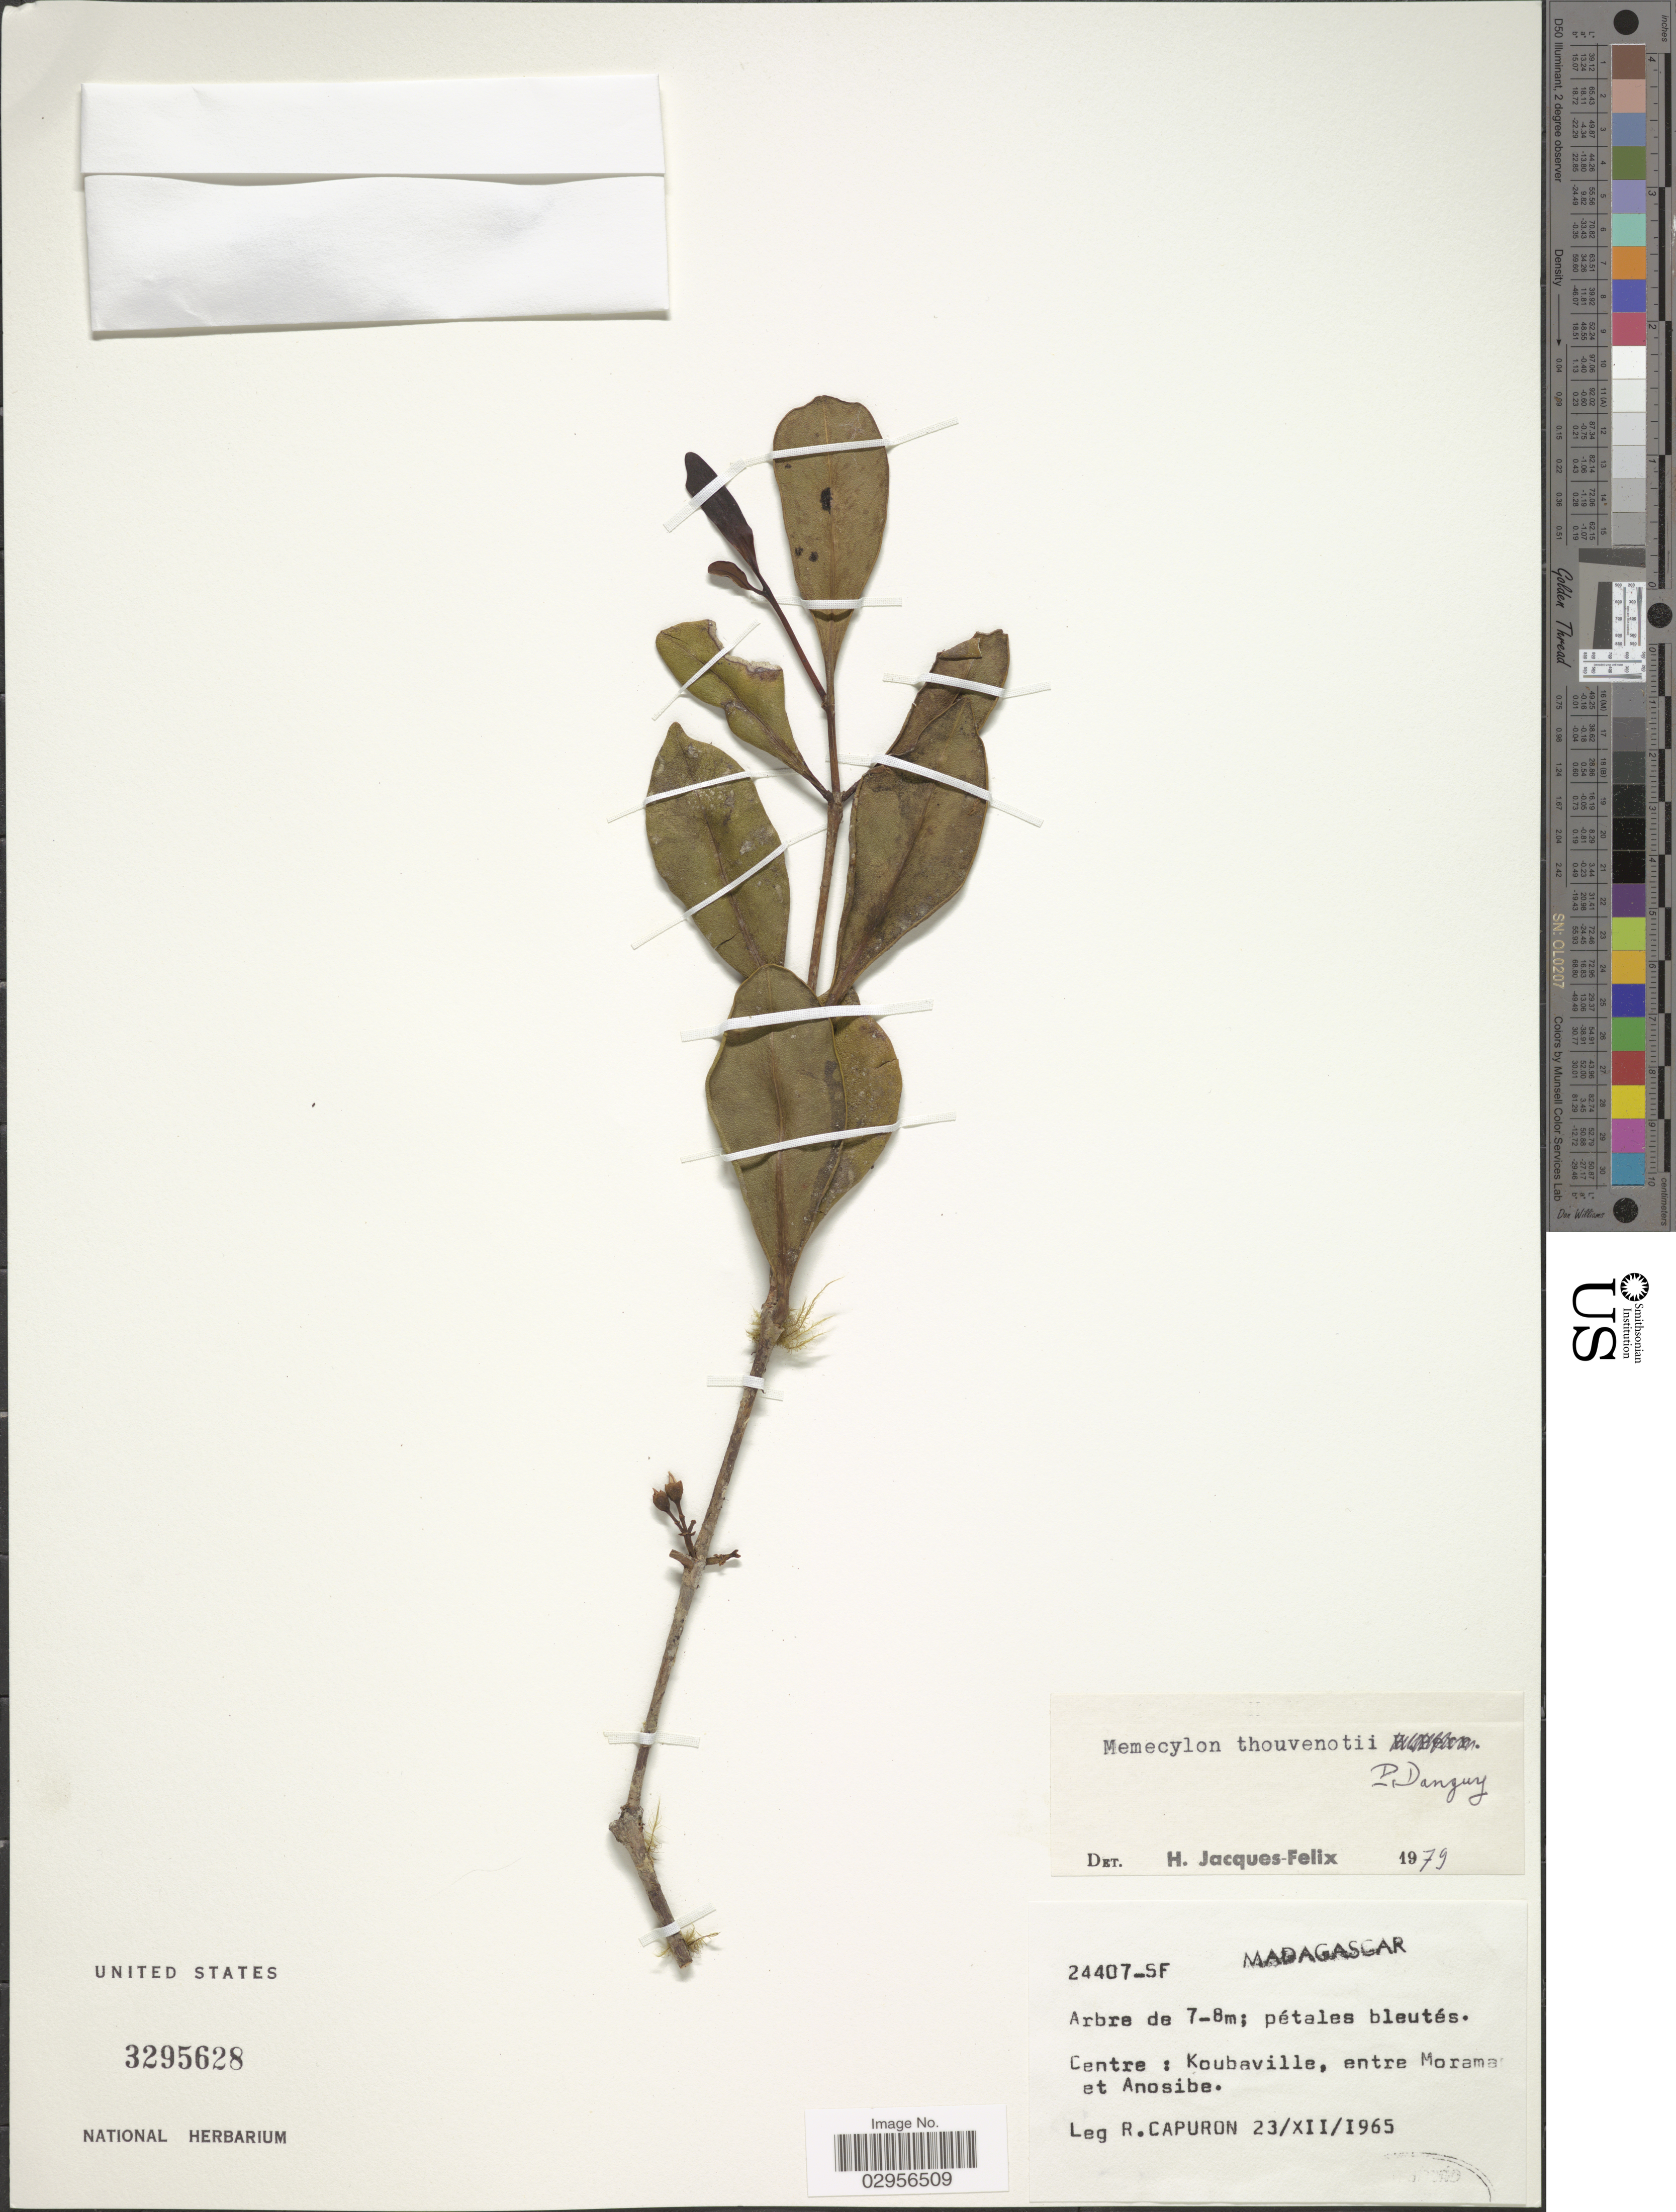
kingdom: Plantae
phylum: Tracheophyta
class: Magnoliopsida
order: Myrtales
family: Melastomataceae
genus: Memecylon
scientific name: Memecylon thouvenotii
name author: Danguy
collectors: R. Capuron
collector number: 24407_SF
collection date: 1965-12-23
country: Madagascar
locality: Centre: Koubaville, entre Morama [illegible text] et Anosibe.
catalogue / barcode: US 3295628